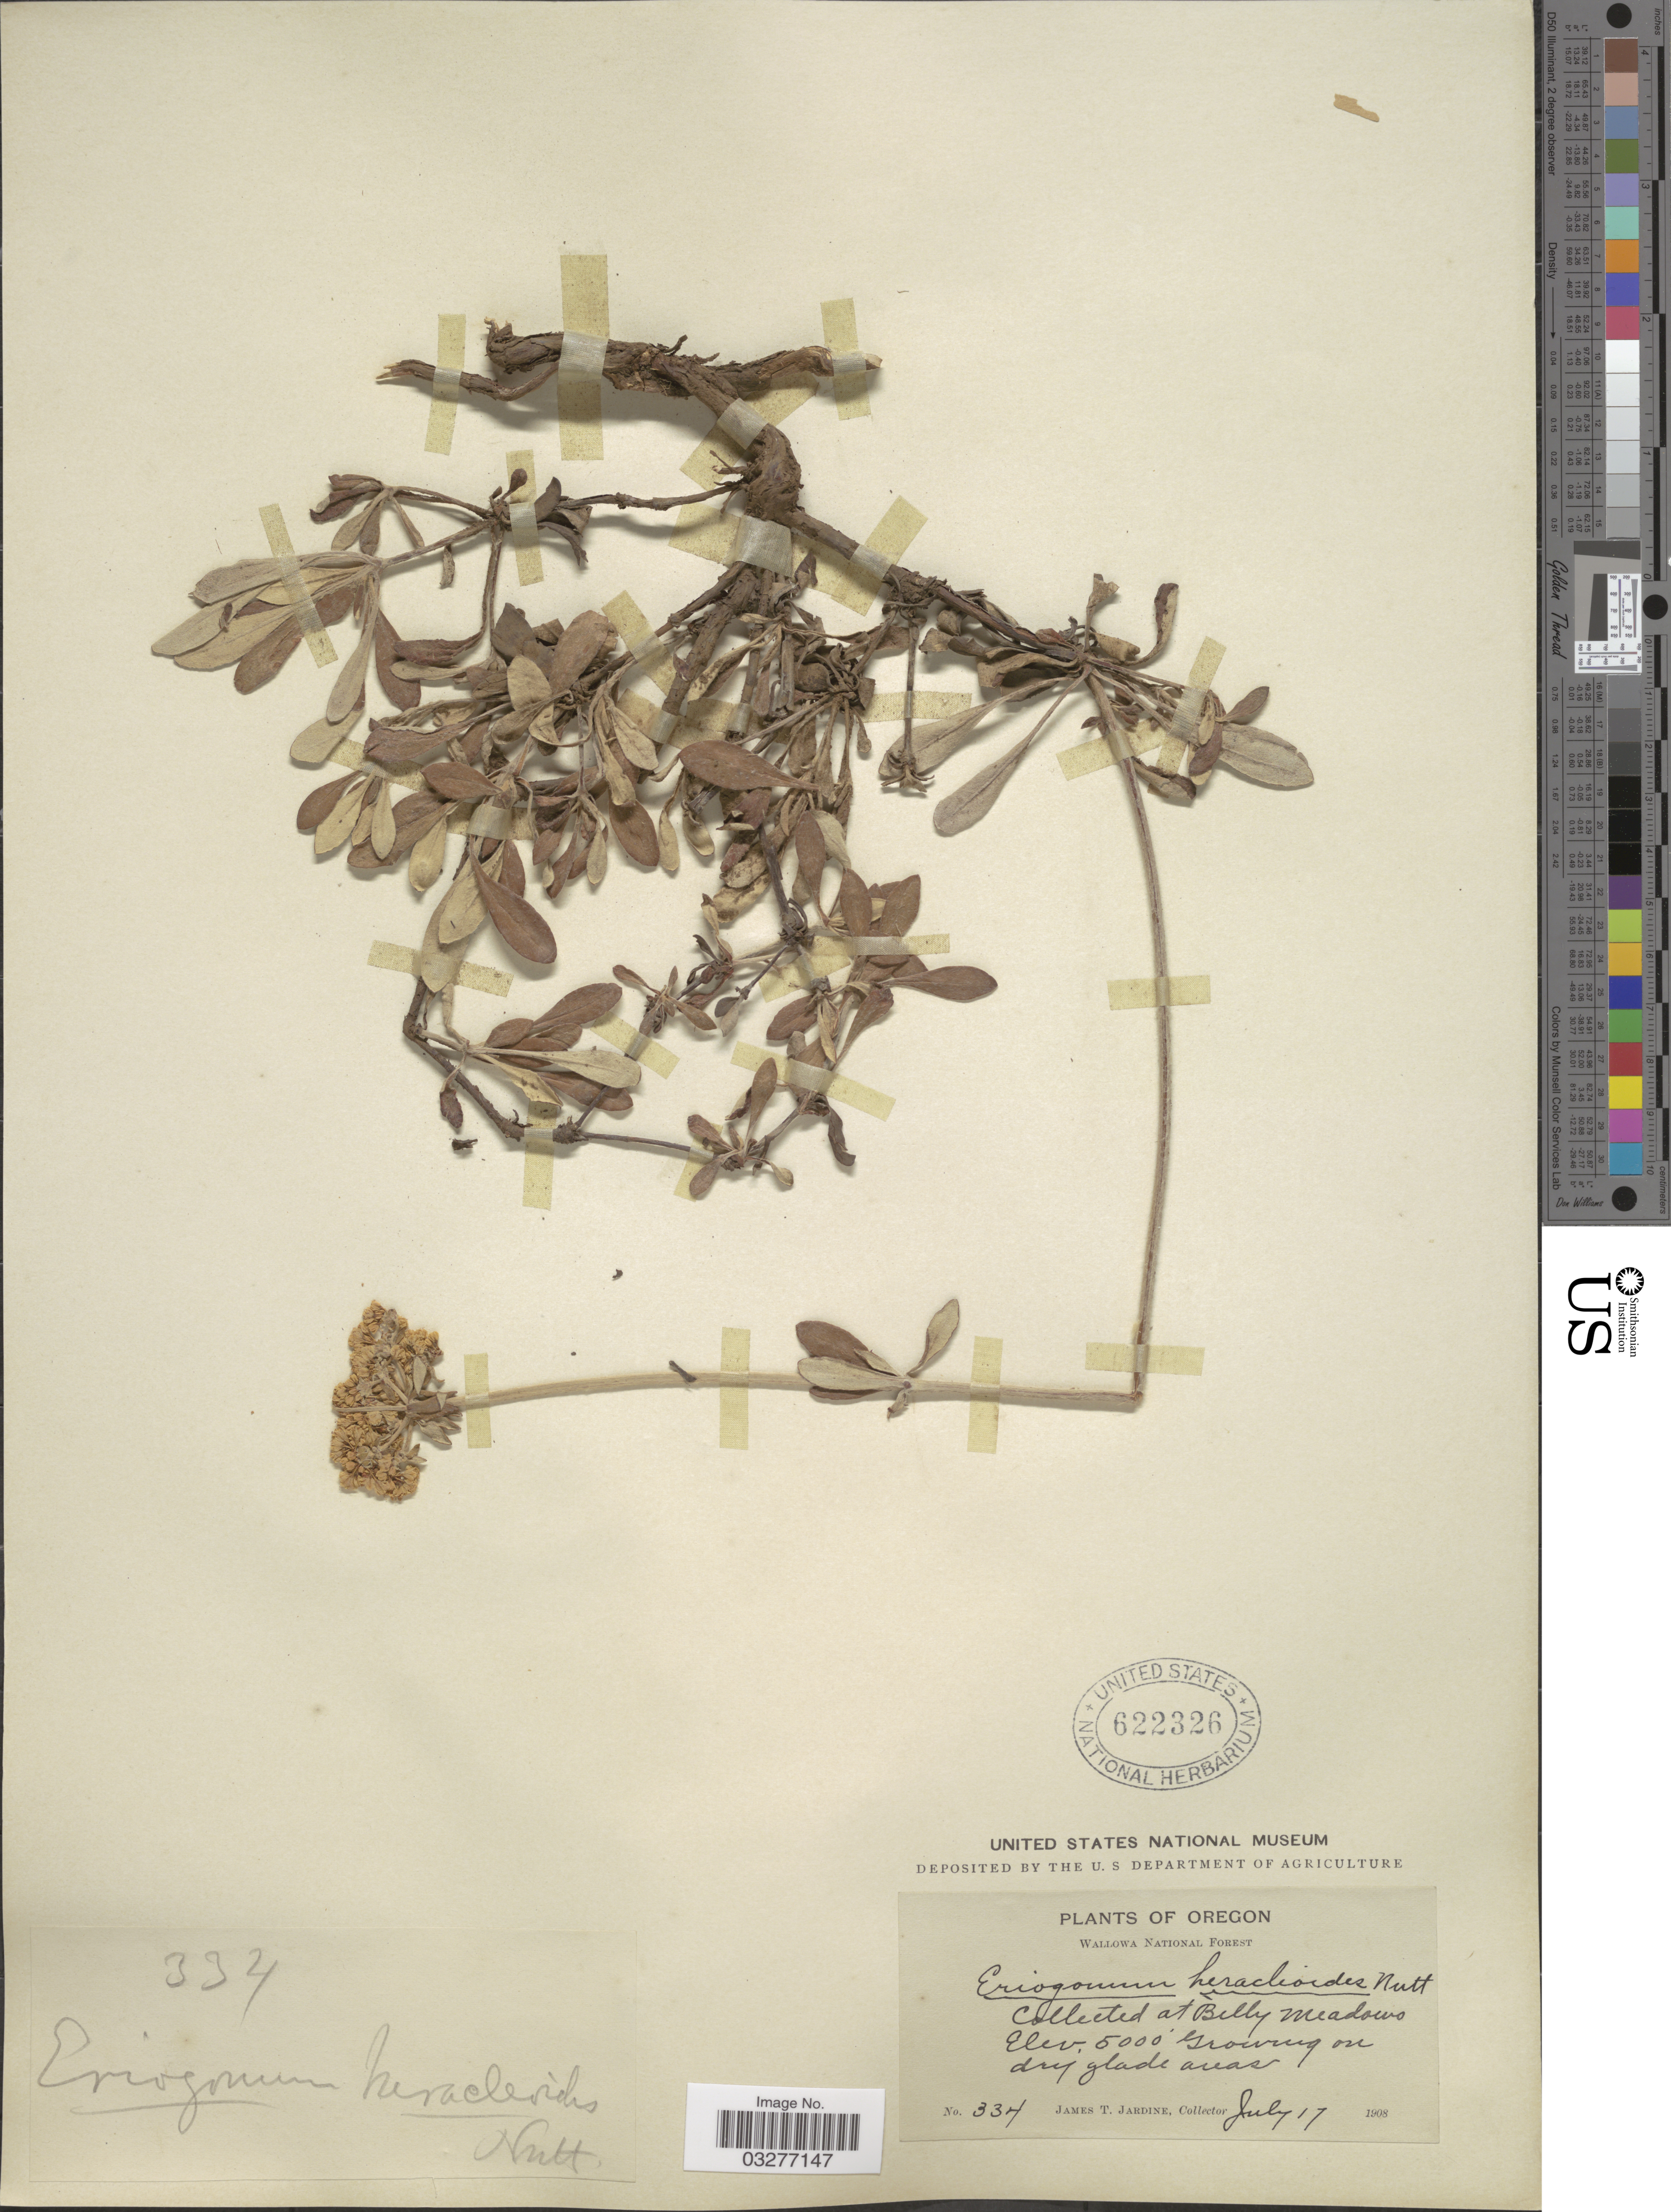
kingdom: Plantae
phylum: Tracheophyta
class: Magnoliopsida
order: Caryophyllales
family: Polygonaceae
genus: Eriogonum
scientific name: Eriogonum heracleoides var. heracleoides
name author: Nutt.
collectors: J. T. Jardine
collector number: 334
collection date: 1908-07-17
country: United States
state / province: Oregon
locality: Belly Meadows.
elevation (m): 1524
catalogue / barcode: US 622326